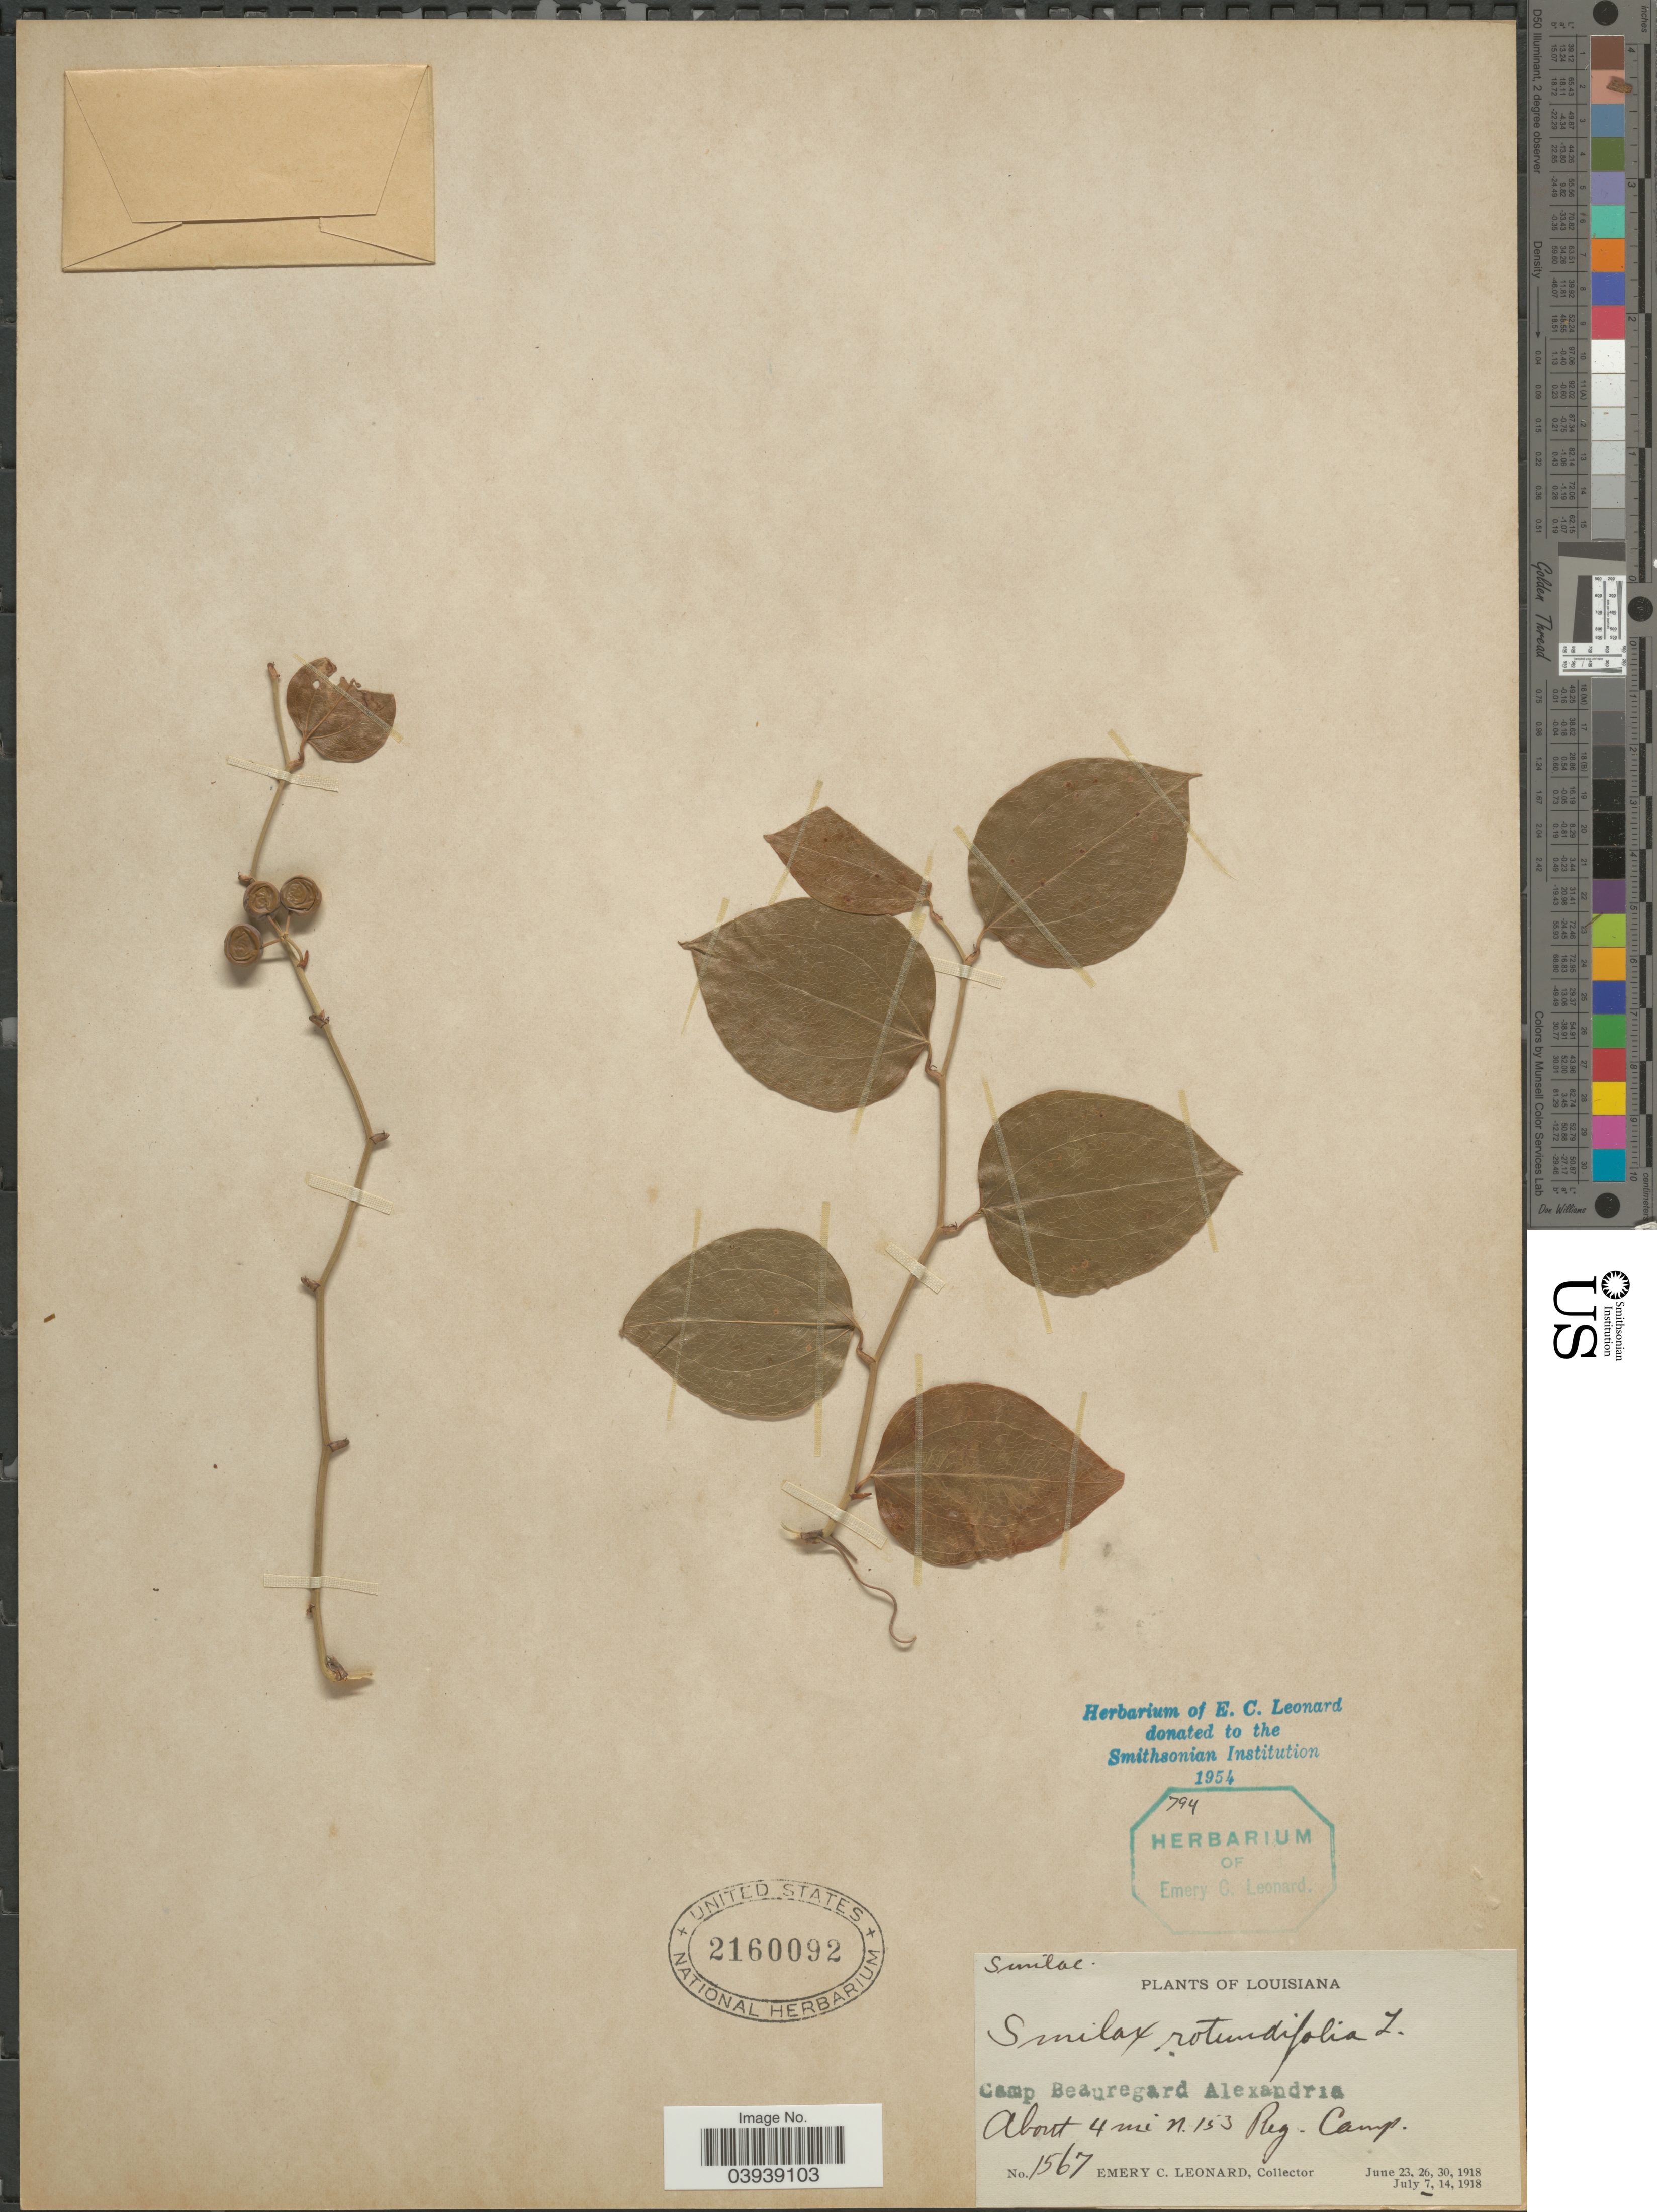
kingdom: Plantae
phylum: Tracheophyta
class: Liliopsida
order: Liliales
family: Smilacaceae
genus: Smilax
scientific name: Smilax rotundifolia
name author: L.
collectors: E. C. Leonard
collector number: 1567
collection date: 1918-07-07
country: United States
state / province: Louisiana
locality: Camp Beauregard Alexandria. About 4 mi. N.153 Reg. Camp.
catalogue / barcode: US 2160092